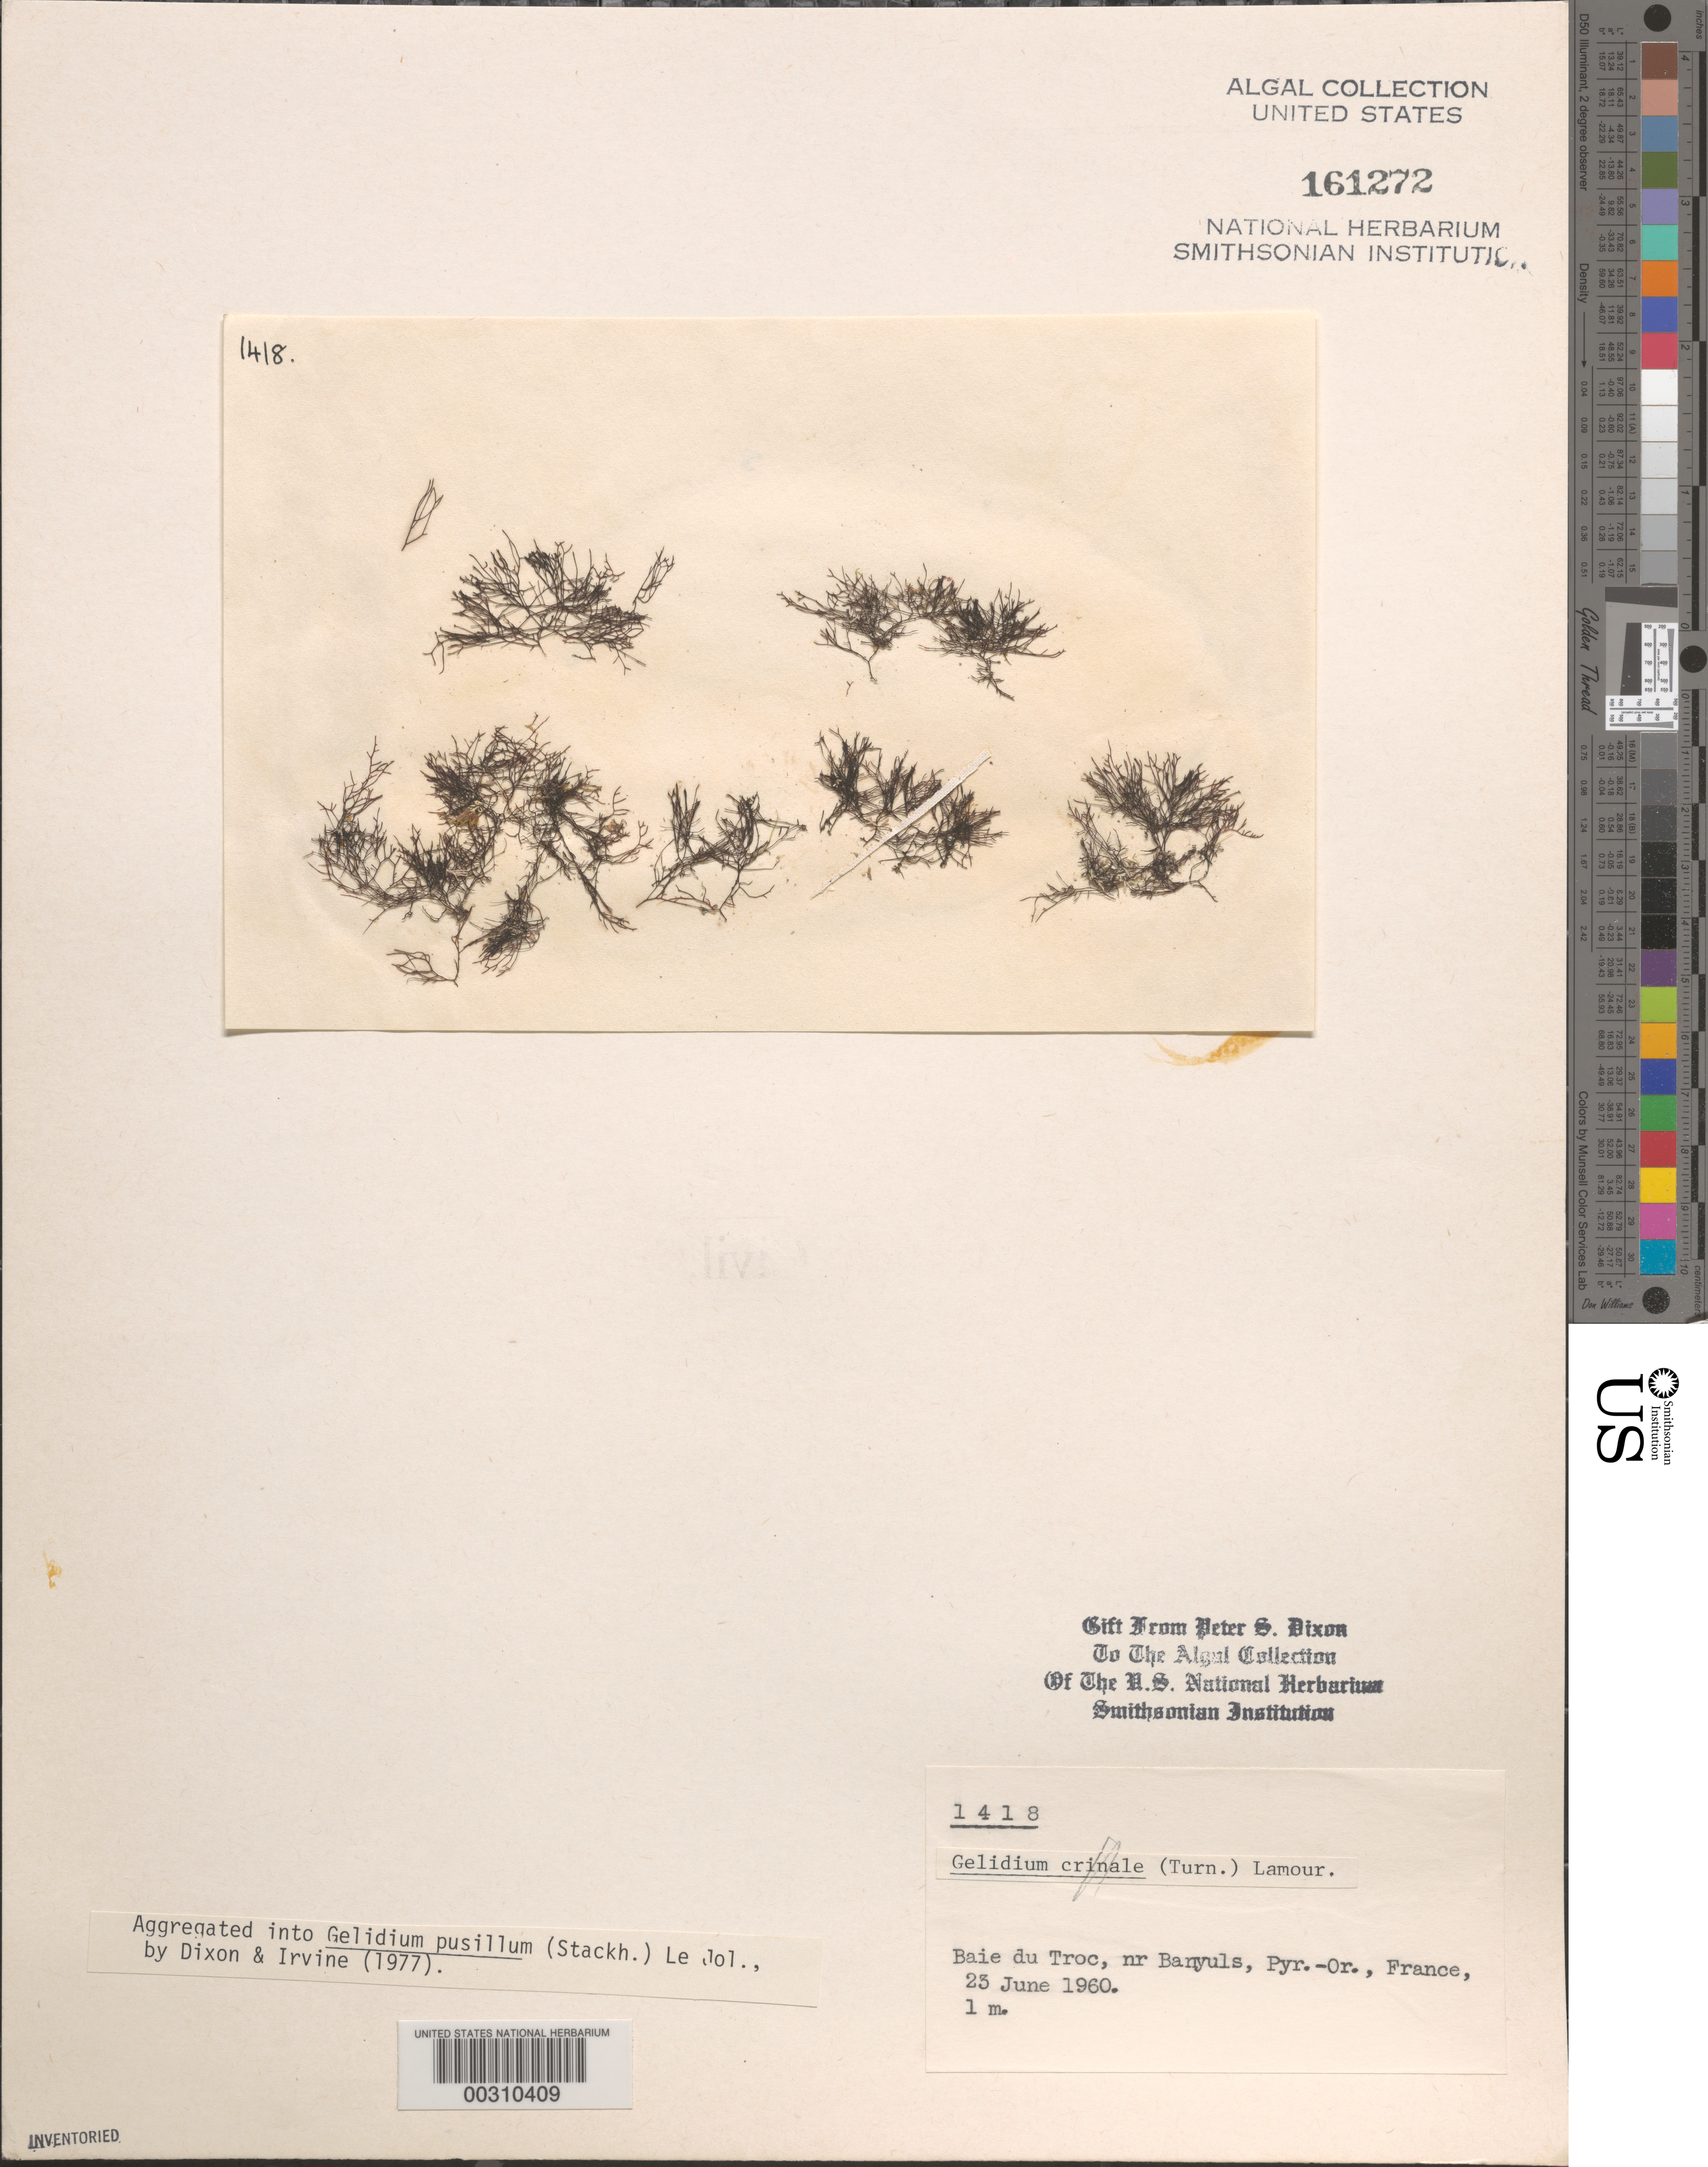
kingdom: Plantae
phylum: Rhodophyta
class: Florideophyceae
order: Gelidiales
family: Gelidiaceae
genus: Gelidium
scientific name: Gelidium pusillum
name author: (Stackh.) Le Jol.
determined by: Dixon, P. S.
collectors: P. S. Dixon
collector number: PSD 1418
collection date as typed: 23 Jun 1960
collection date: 1960-06-23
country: France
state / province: Occitanie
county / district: Pyrénées-Orientales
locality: Baie du Troc, near Banyuls-sur-Mer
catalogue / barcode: US 161272